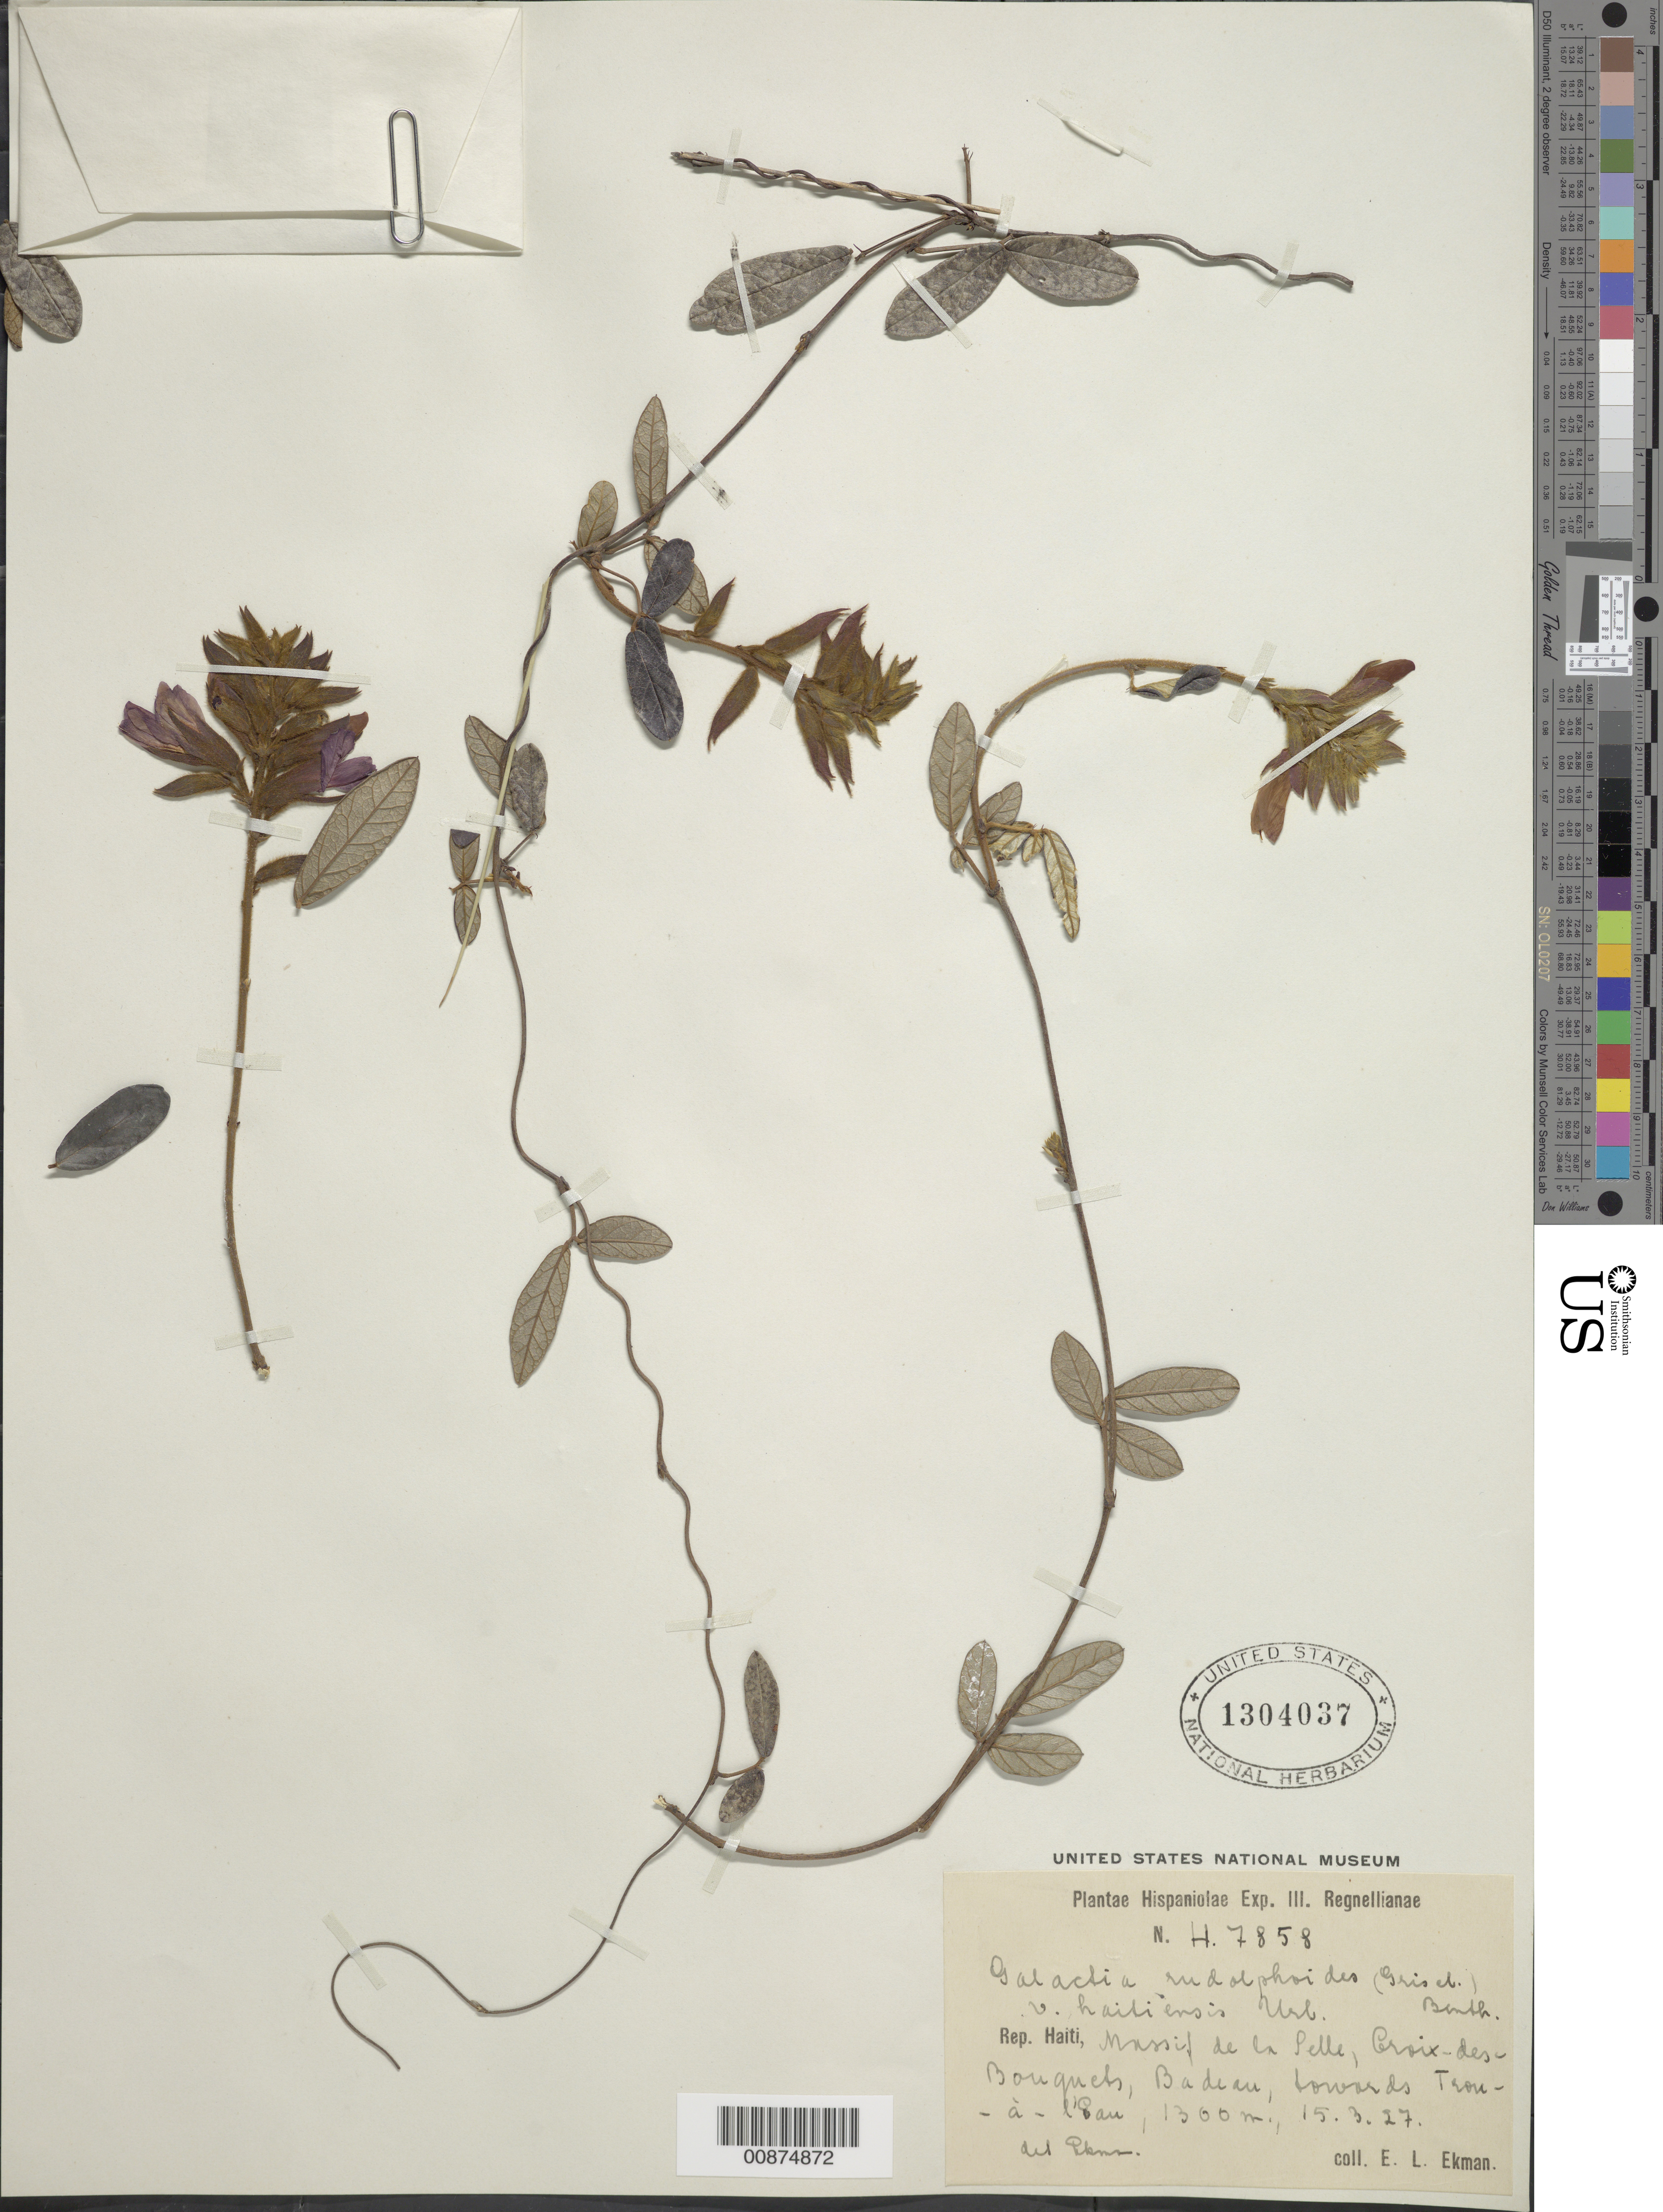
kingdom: Plantae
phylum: Tracheophyta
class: Magnoliopsida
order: Fabales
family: Fabaceae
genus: Rhodopis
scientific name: Rhodopis rudolphioides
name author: (Griseb.) L.P. Queiroz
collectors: E. L. Ekman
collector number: H 7858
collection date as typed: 15 Mar 1927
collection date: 1927-03-15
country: Haiti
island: Hispaniola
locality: Massif de la Selle, Croix des Bouquets, Badeau, towards Trou-à-l'Eau.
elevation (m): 1300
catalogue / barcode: US 1304037